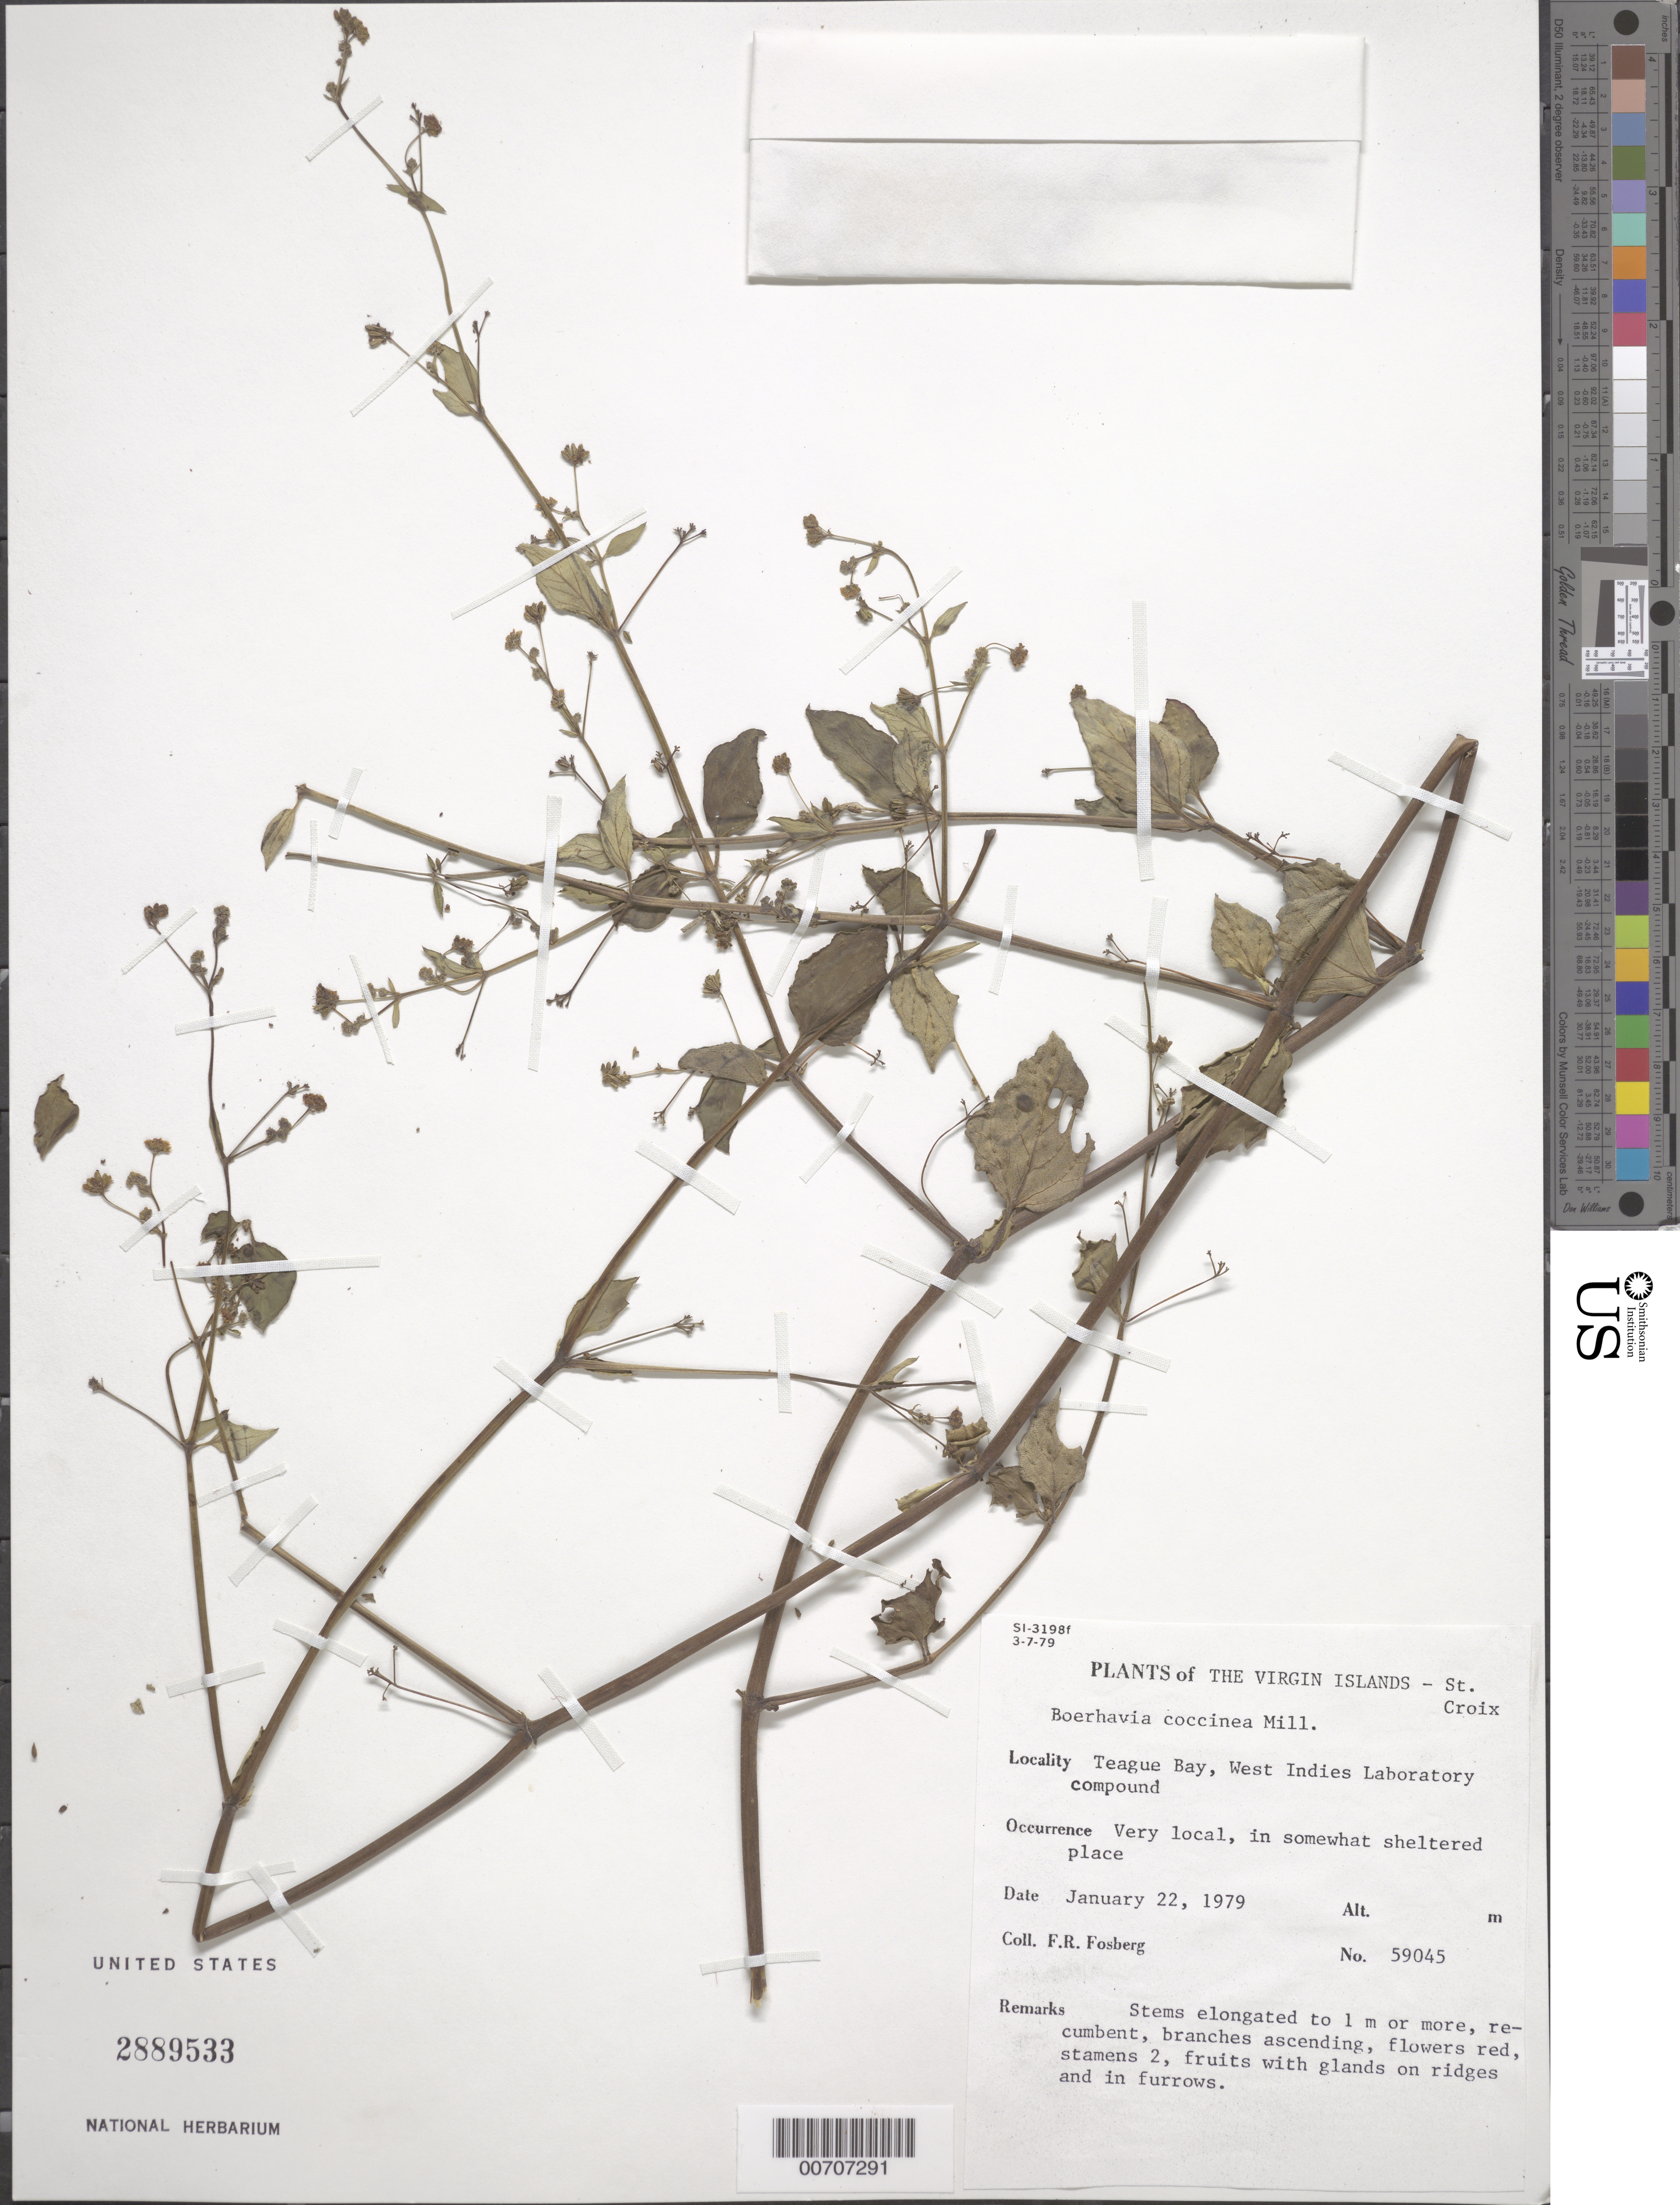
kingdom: Plantae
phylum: Tracheophyta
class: Magnoliopsida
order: Caryophyllales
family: Nyctaginaceae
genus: Boerhavia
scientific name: Boerhavia coccinea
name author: Mill.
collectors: F. R. Fosberg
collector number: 59045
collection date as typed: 22 Jan 1979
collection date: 1979-01-22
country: U.S. Virgin Islands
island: St. Croix Island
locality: Teague Bay, West Indies Lab. Compound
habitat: Somewhat sheltered place.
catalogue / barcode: US 2889533